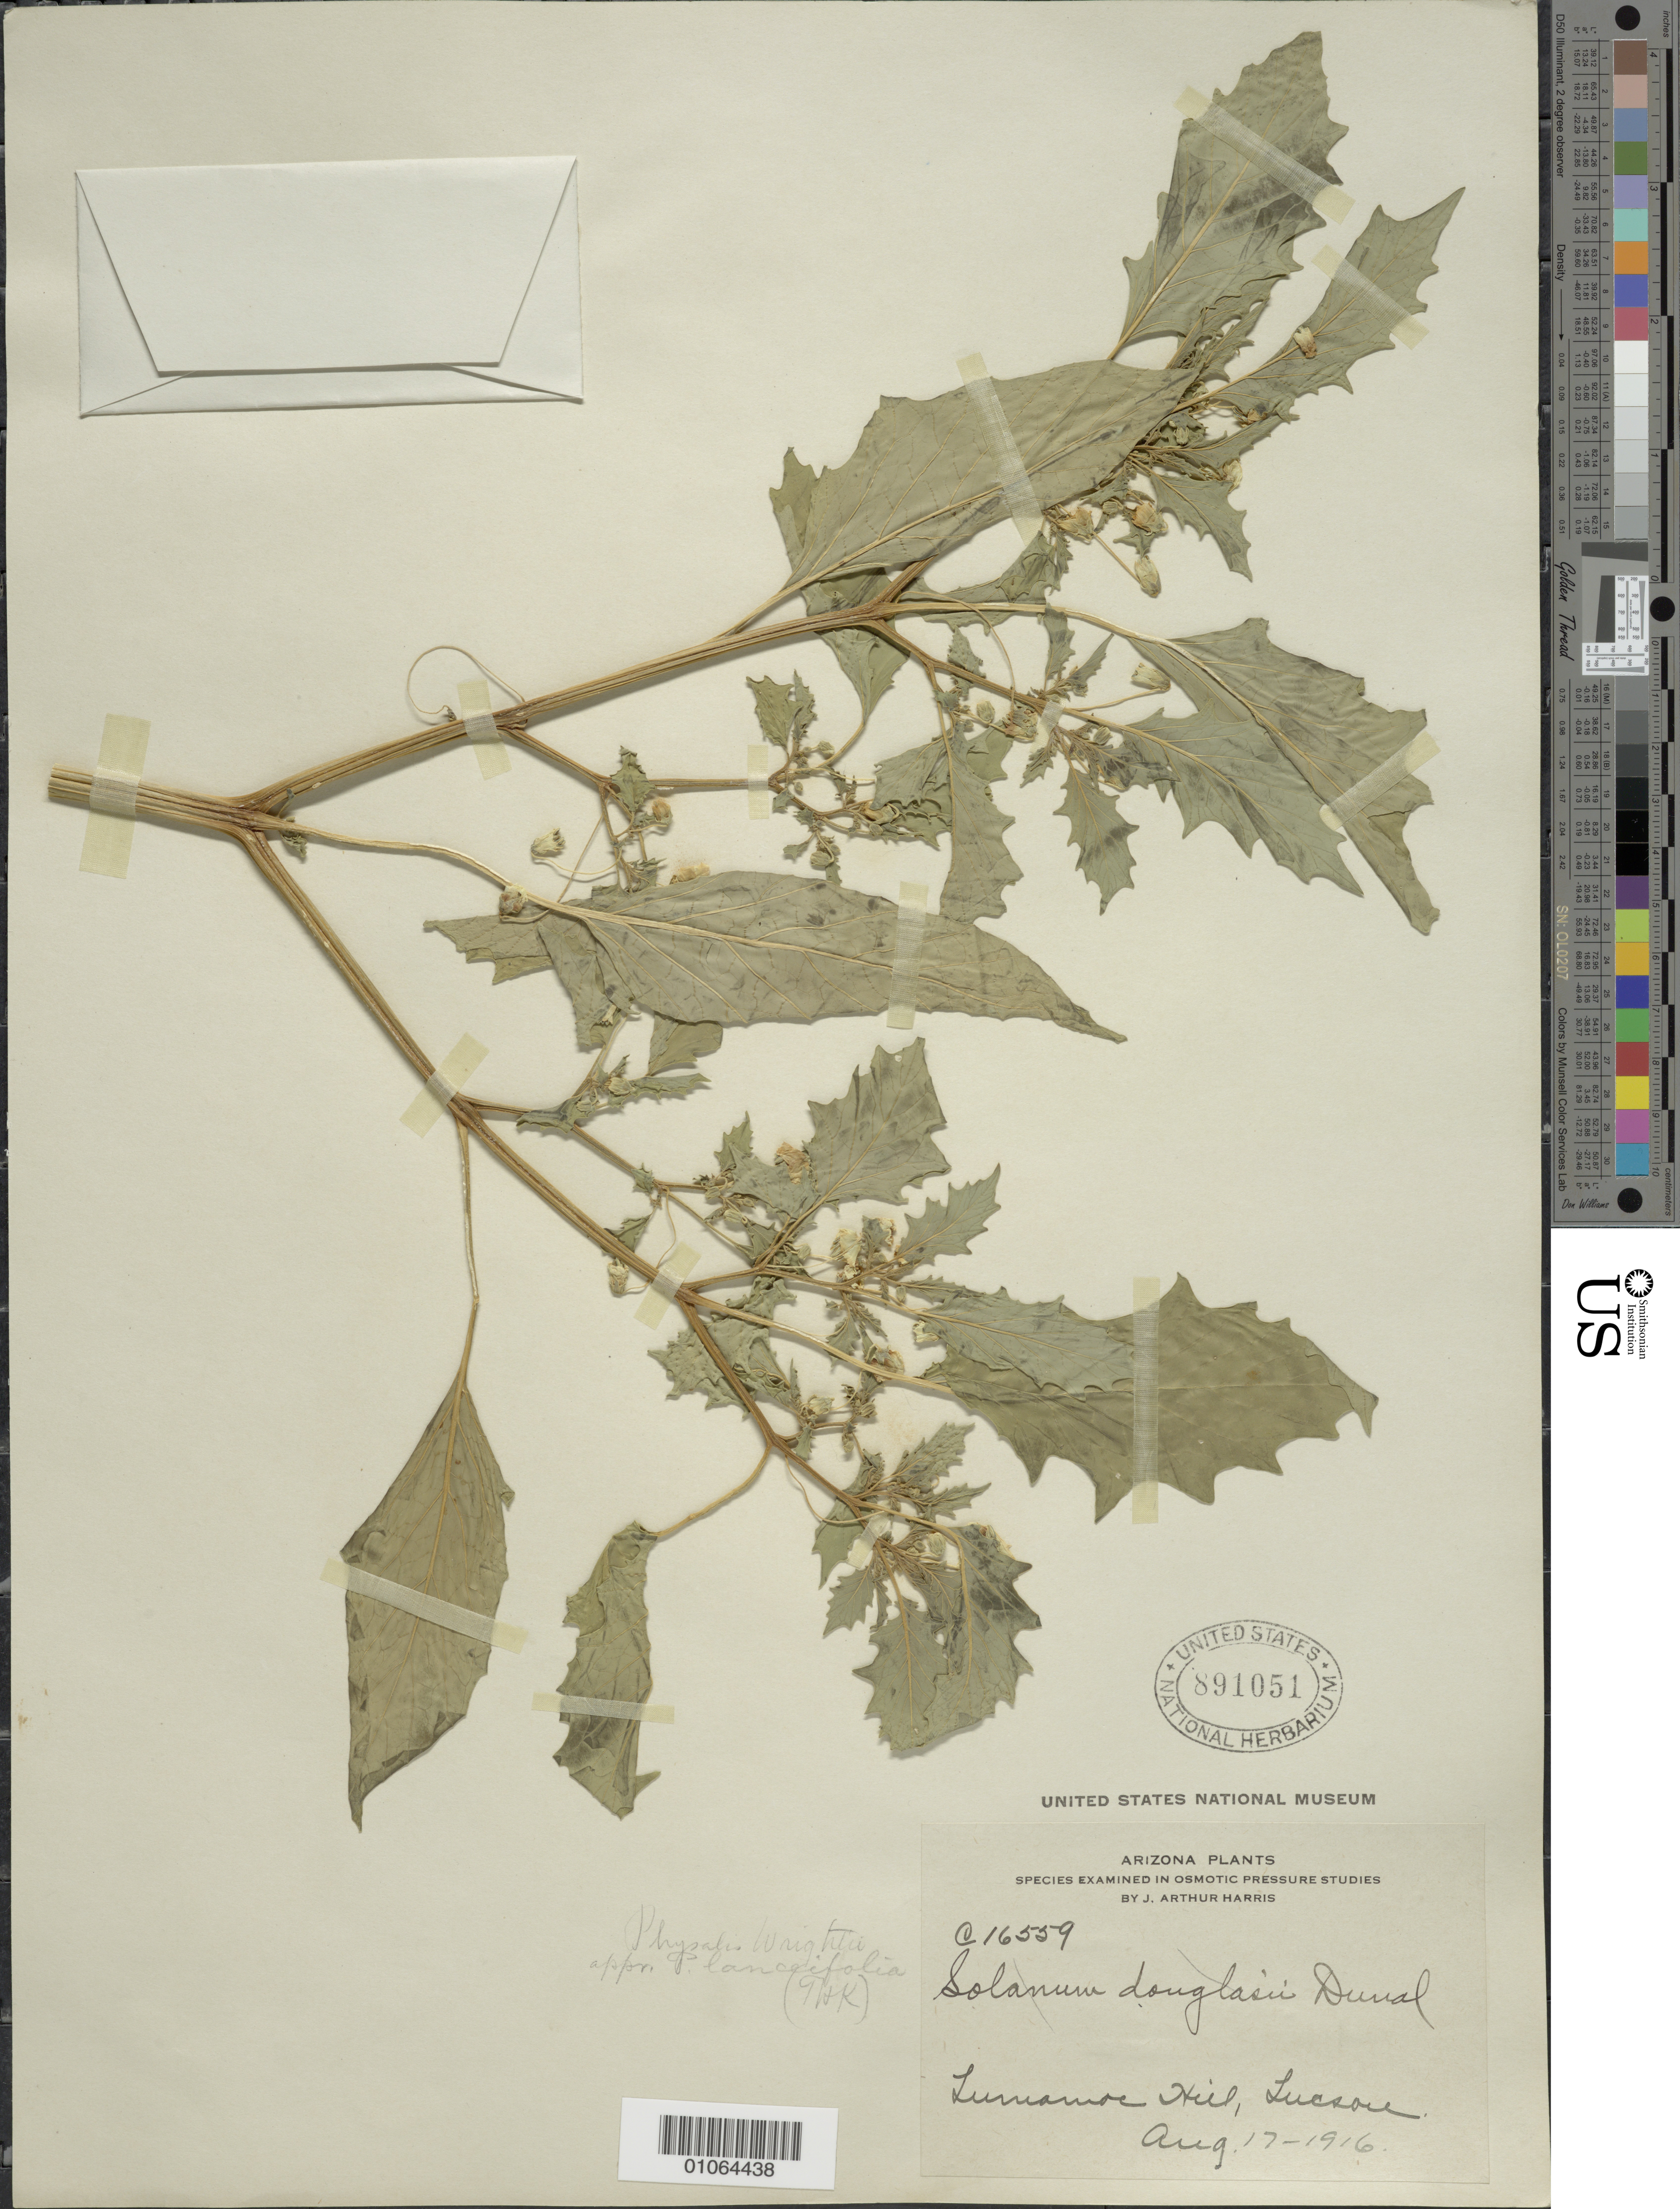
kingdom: Plantae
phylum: Tracheophyta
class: Magnoliopsida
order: Solanales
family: Solanaceae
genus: Physalis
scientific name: Physalis acutifolia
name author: (Miers) Sandwith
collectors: J. A. Harris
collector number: C16559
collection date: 1916-08-17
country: United States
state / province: Arizona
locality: Tumamoc Hill, Tucson.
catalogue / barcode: US 891051